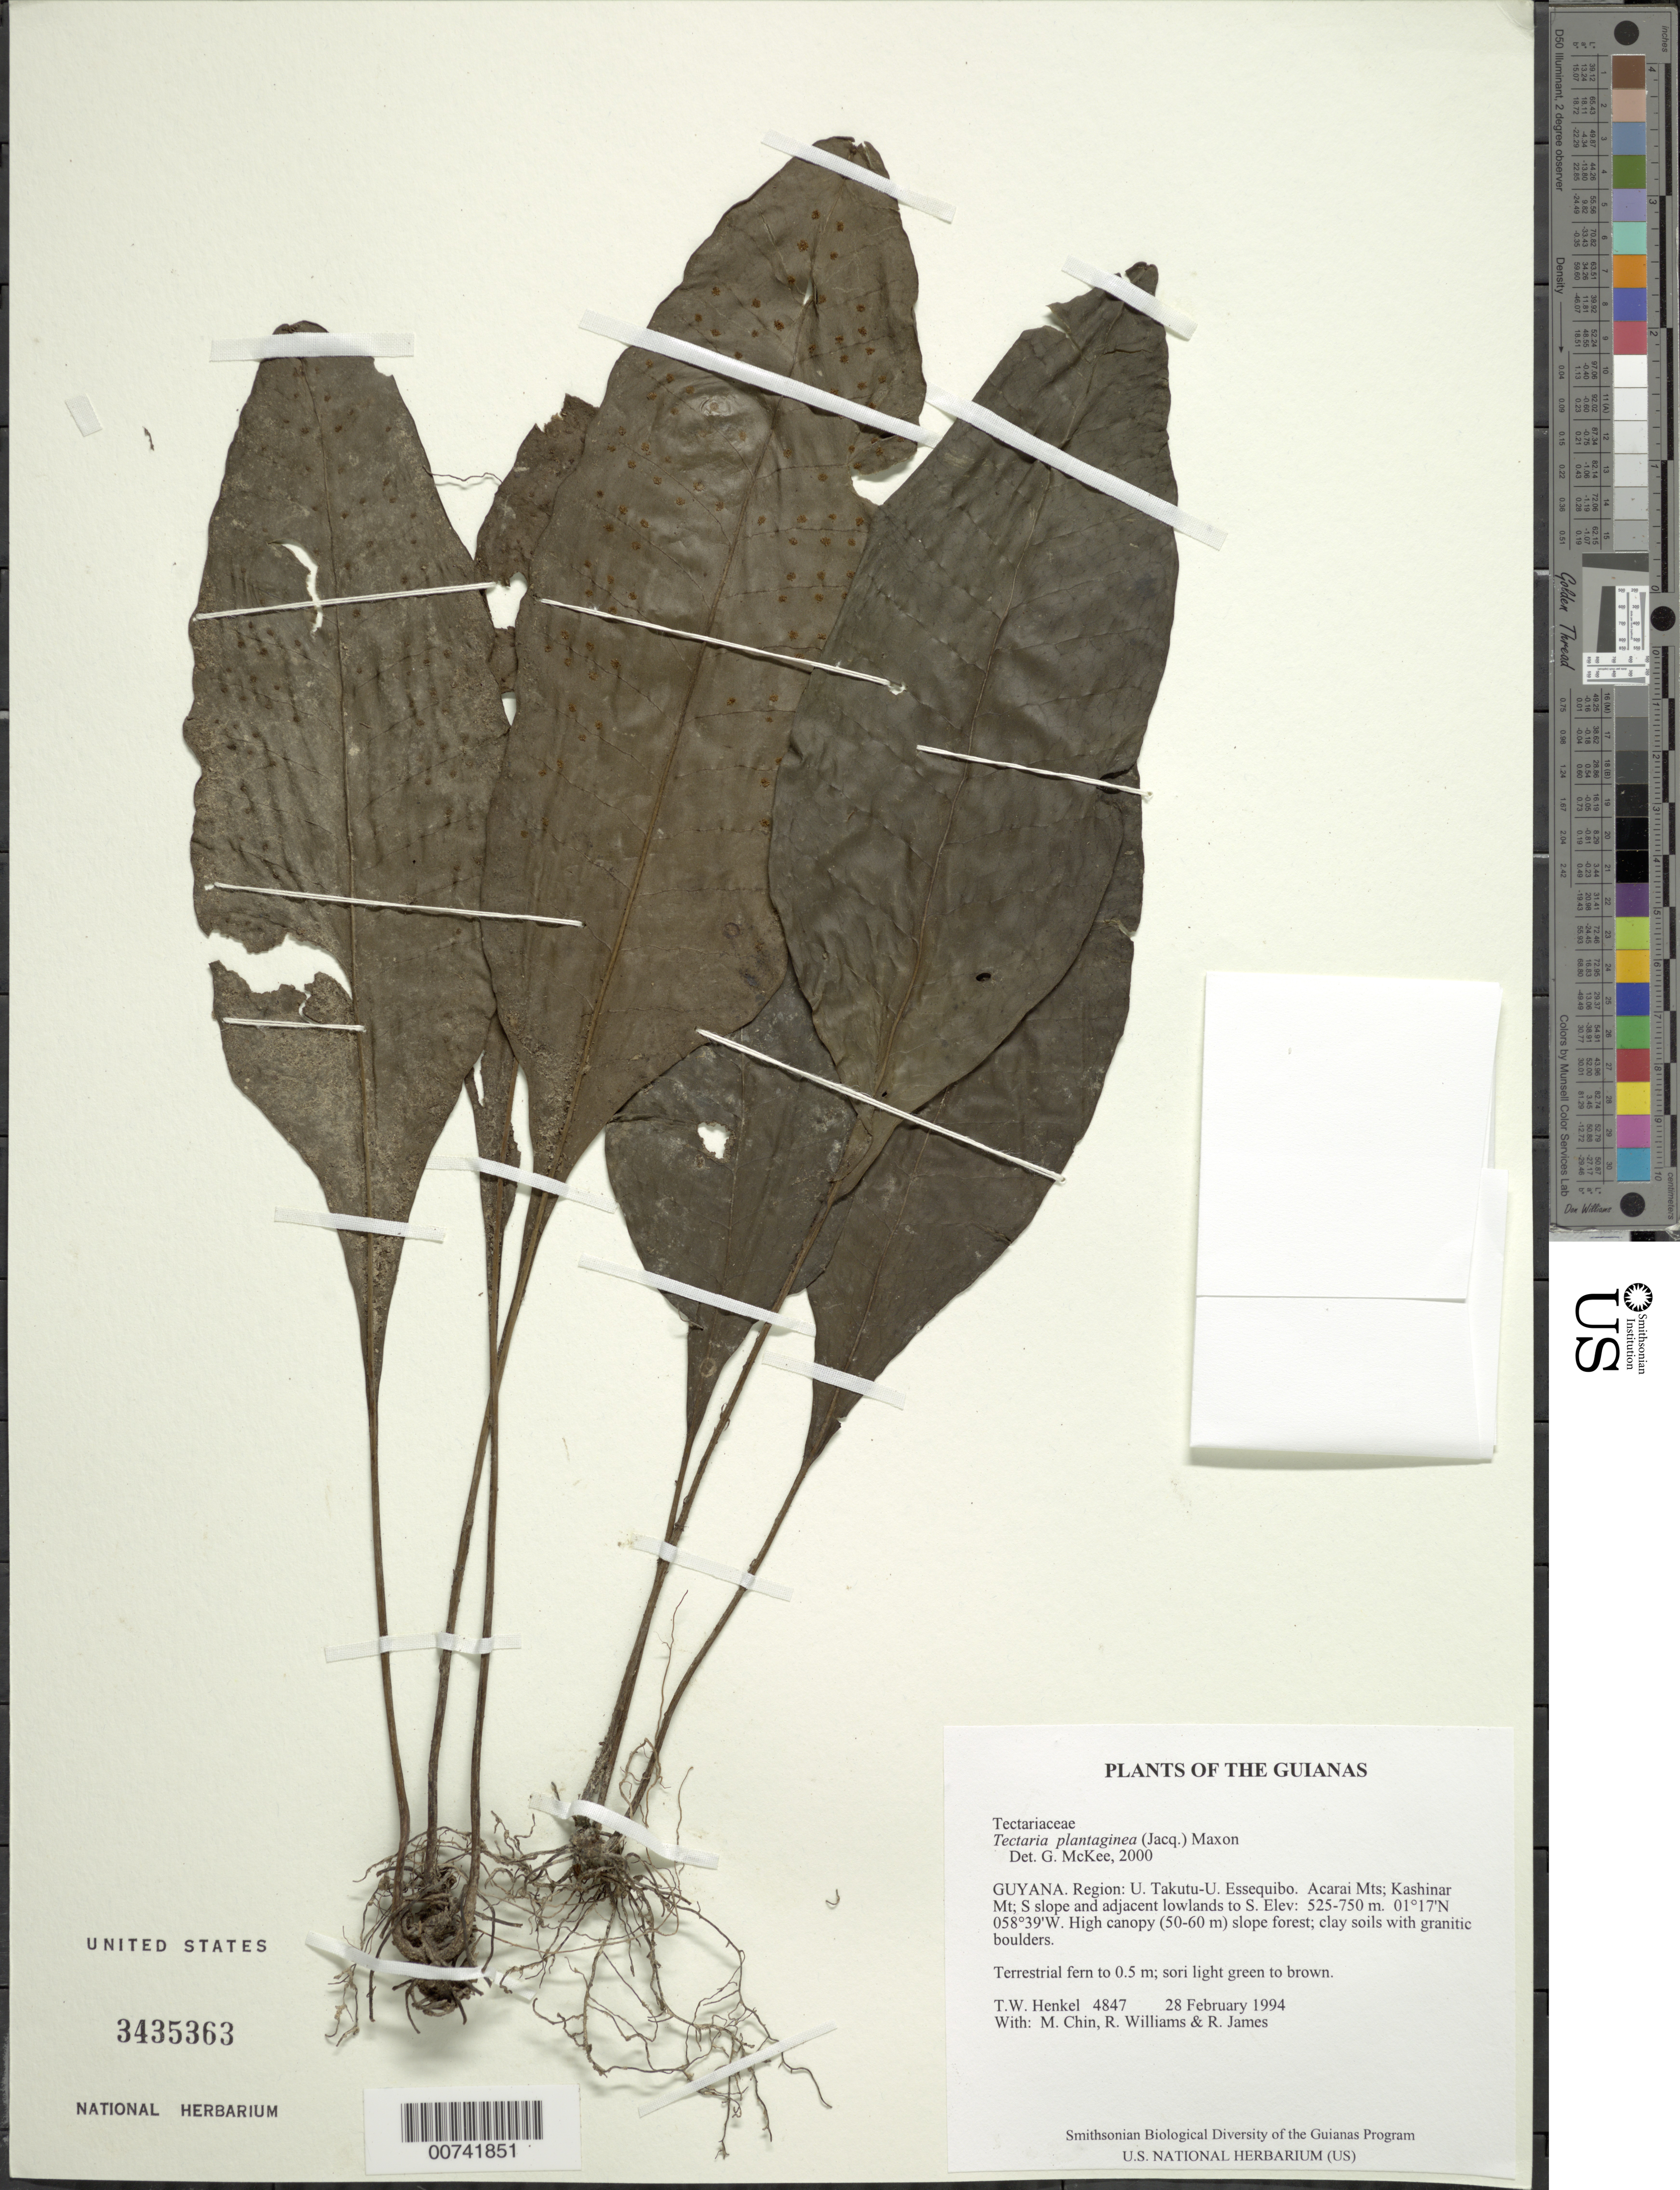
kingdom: Plantae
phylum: Tracheophyta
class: Polypodiopsida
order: Polypodiales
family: Tectariaceae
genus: Tectaria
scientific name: Tectaria plantaginea var. macrocarpa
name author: (Fée) C.V. Morton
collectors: T. Henkel, M. Chin, R. Williams & R. James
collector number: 4847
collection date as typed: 28 February 1994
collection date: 1994-02-28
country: Guyana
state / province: U. Takutu-U. Essequibo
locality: Acarai Mts; Kashinar Mt; S slope and adjacent lowlands to S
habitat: High canopy (50-60 m) slope forest; clay soils with granitic boulders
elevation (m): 525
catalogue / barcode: US 3435363